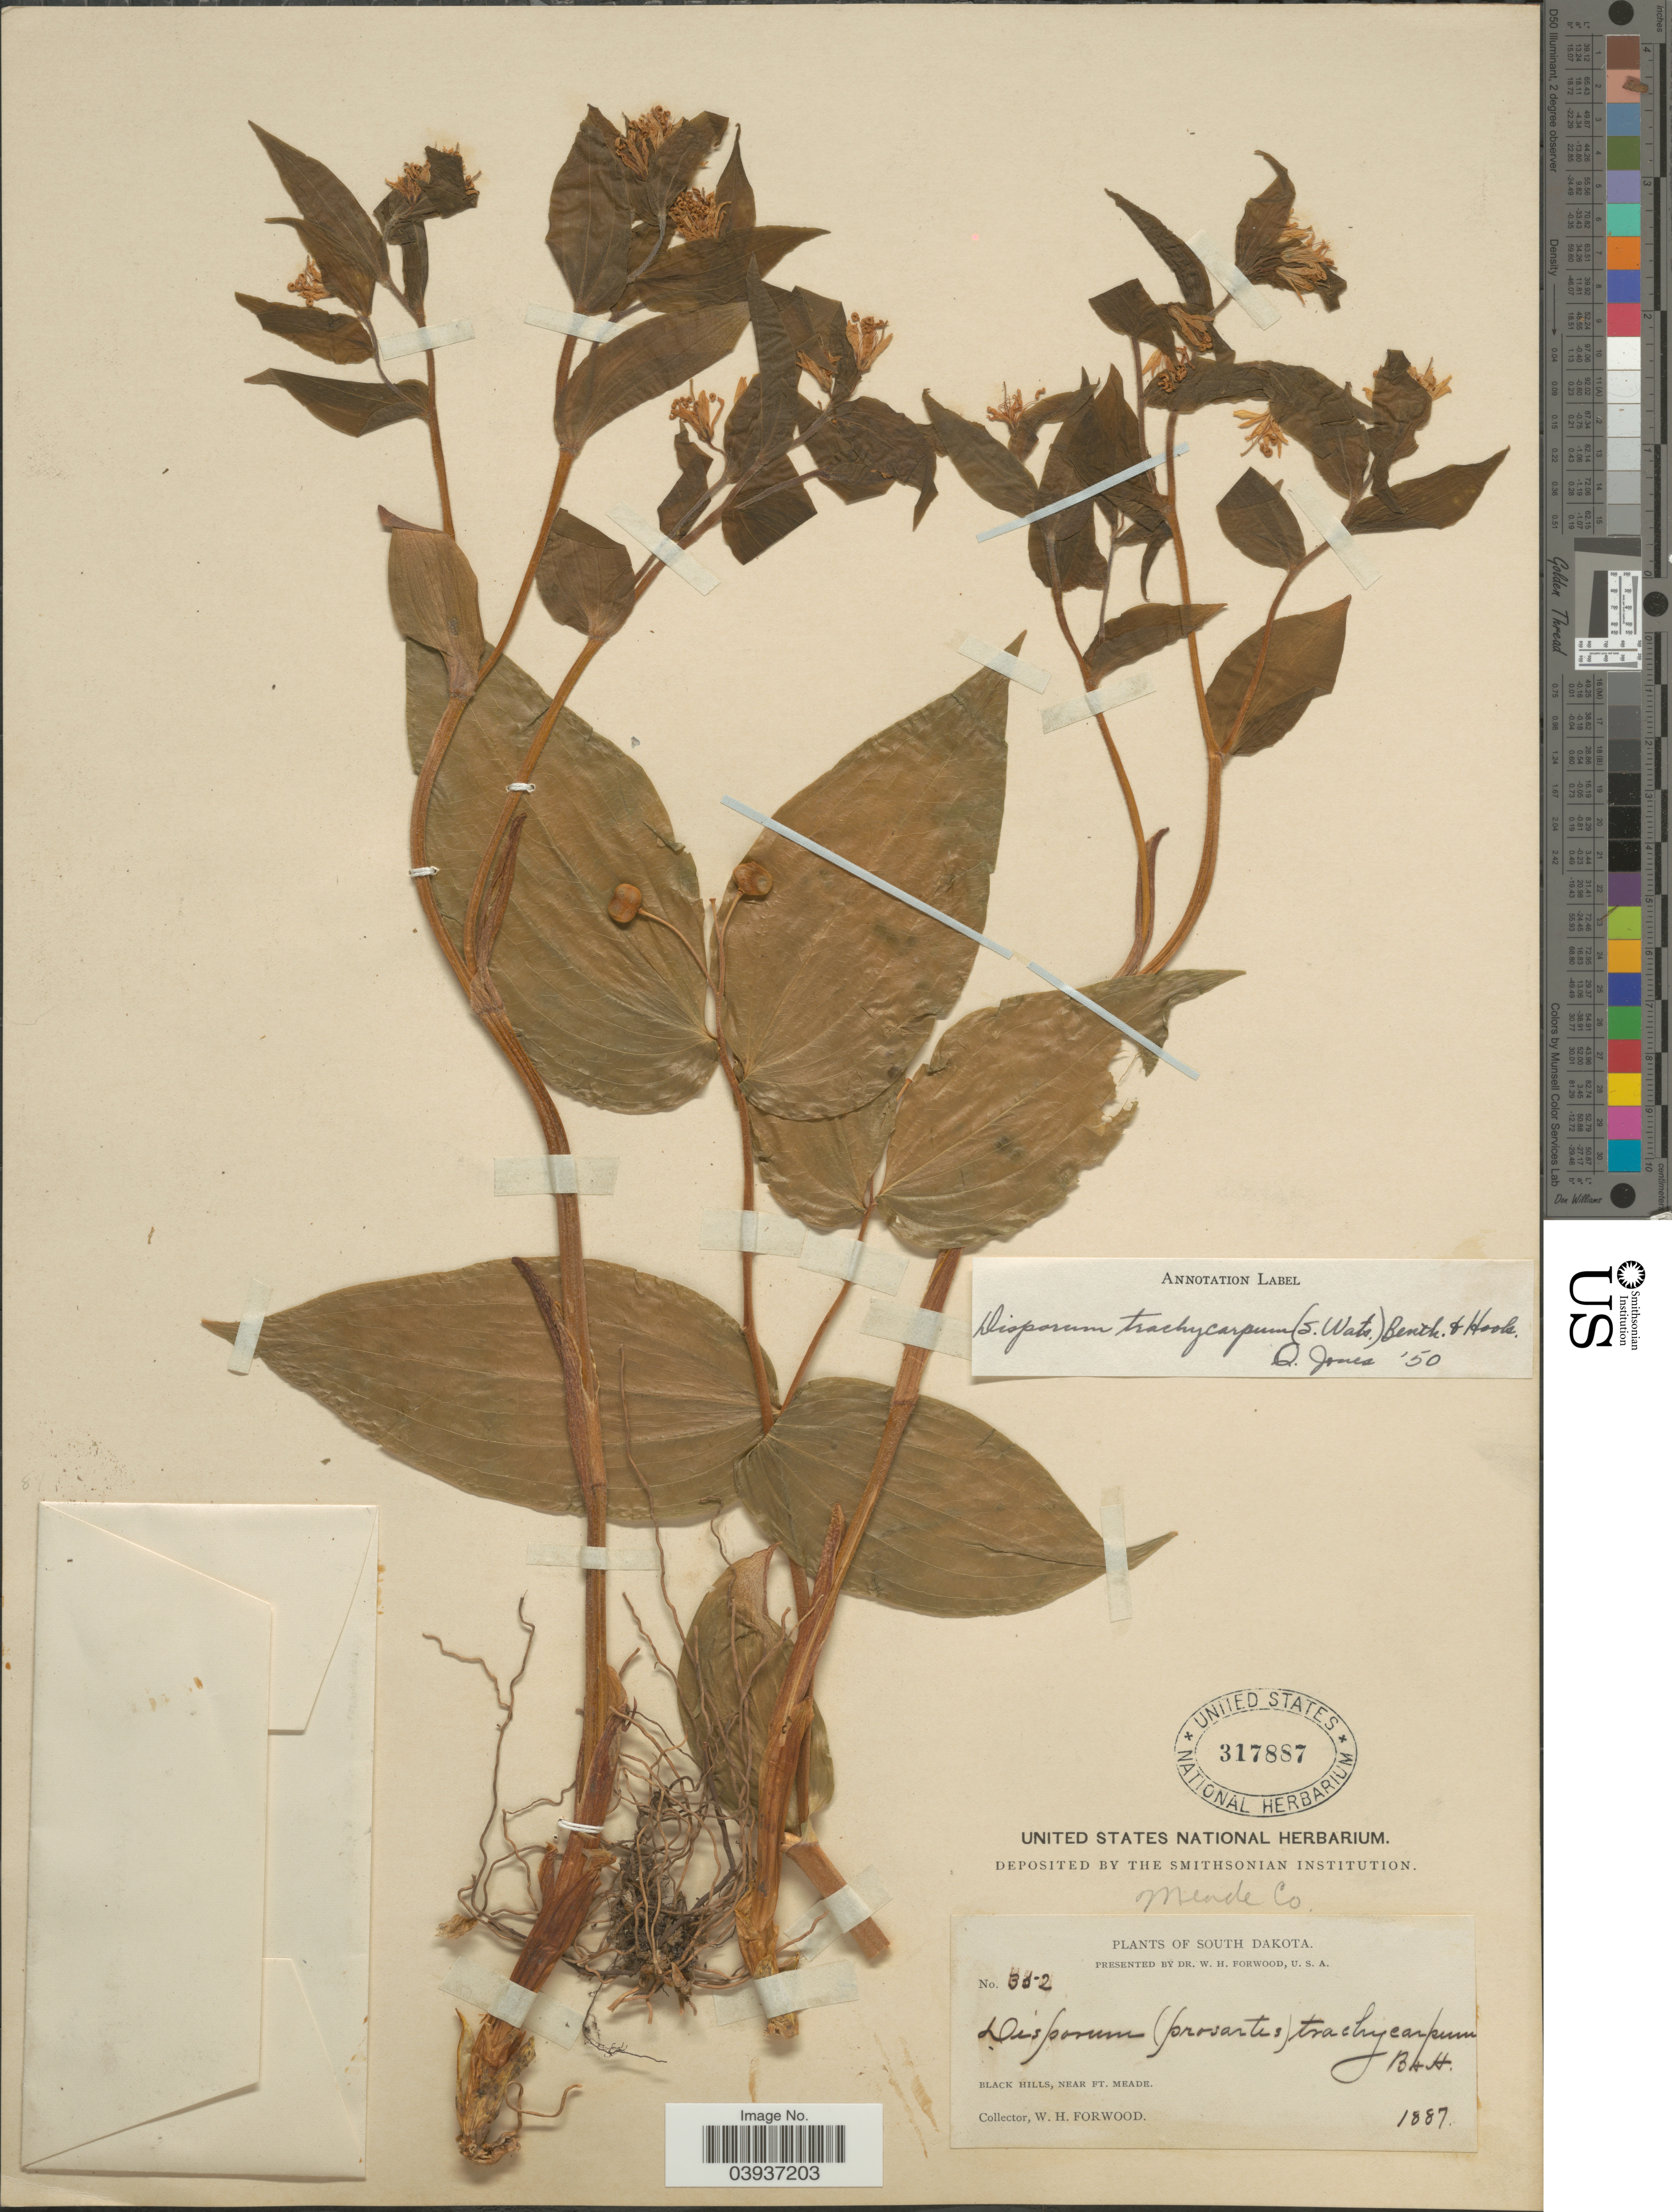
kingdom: Plantae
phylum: Tracheophyta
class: Liliopsida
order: Liliales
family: Colchicaceae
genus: Disporum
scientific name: Disporum trachycarpum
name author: (S. Watson) Benth. & Hook. f.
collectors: W. Forwood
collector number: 352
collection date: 1887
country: United States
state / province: South Dakota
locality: Meade Co. Black Hills, near Ft. Meade.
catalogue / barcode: US 317887